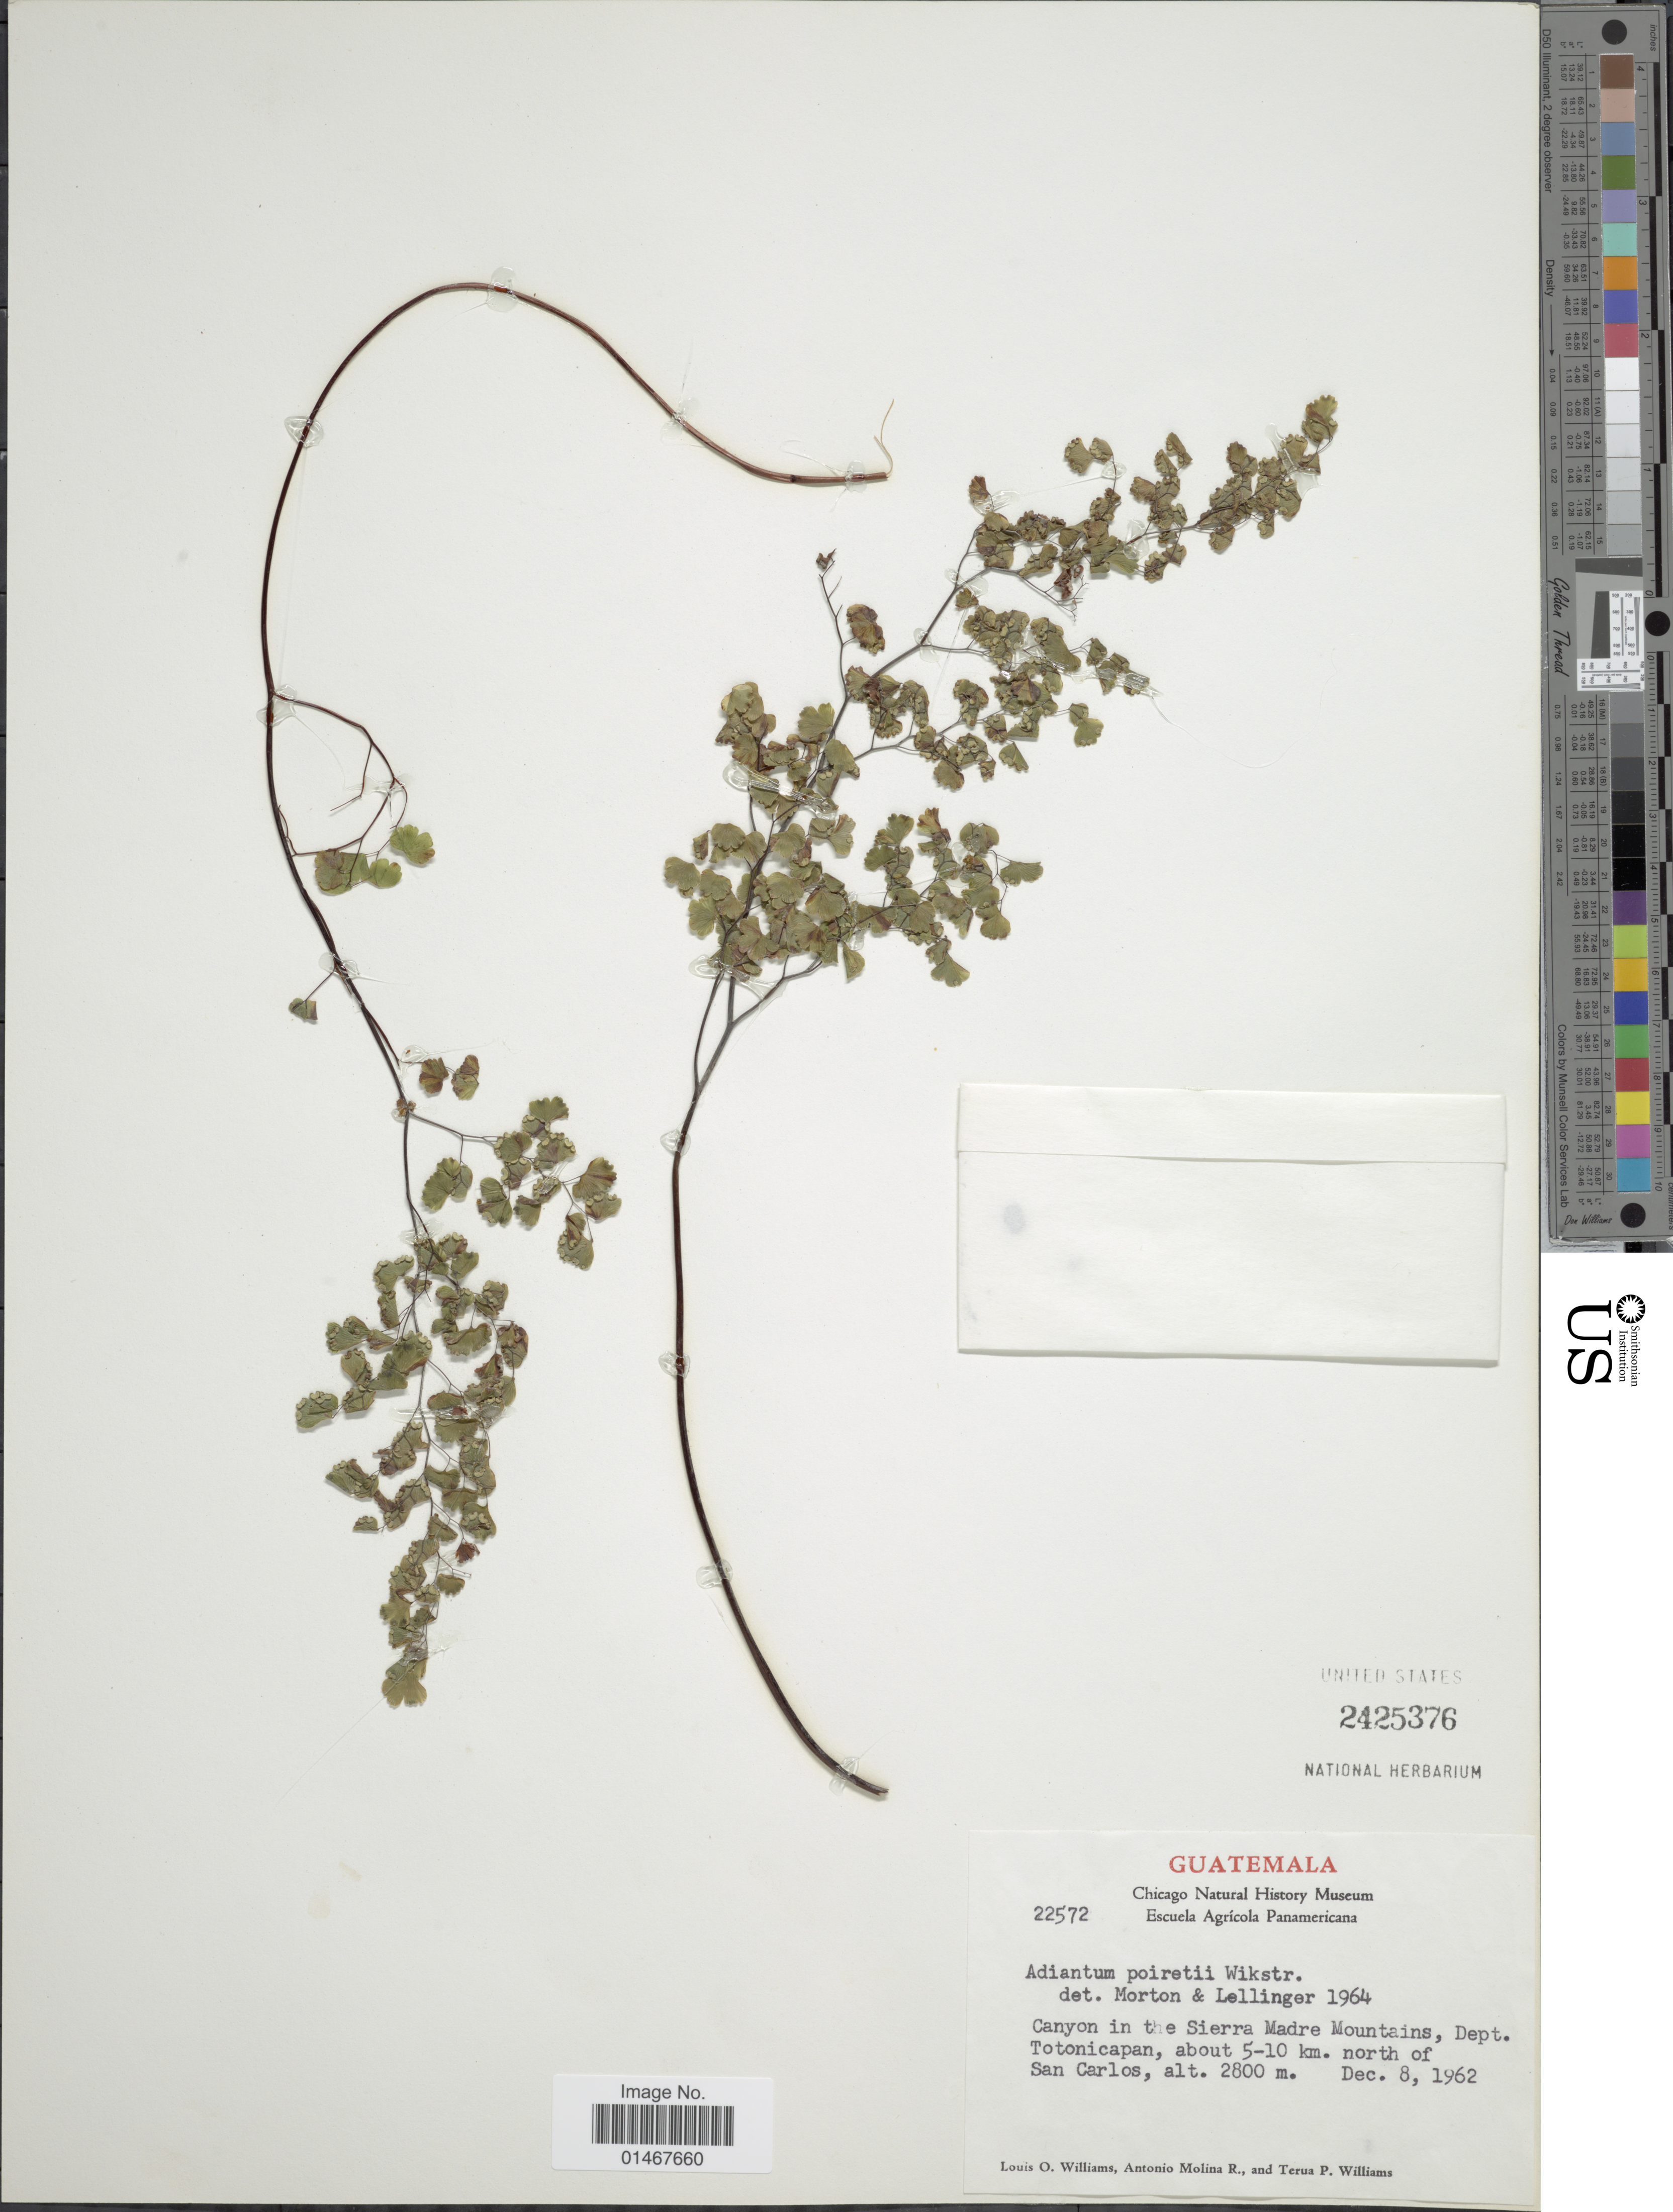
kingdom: Plantae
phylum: Tracheophyta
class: Polypodiopsida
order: Polypodiales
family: Pteridaceae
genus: Adiantum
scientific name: Adiantum poiretii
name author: Wikstr.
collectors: L. O. Williams, A. Molina R. & T. P. Williams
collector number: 22572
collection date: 1962-12-08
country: Guatemala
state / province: Totonicapan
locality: Canyon in the Sierra Madre Mountains, Dept. Totonicapan, about 5-10 km. north of San Carlos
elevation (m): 2800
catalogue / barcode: US 2425376